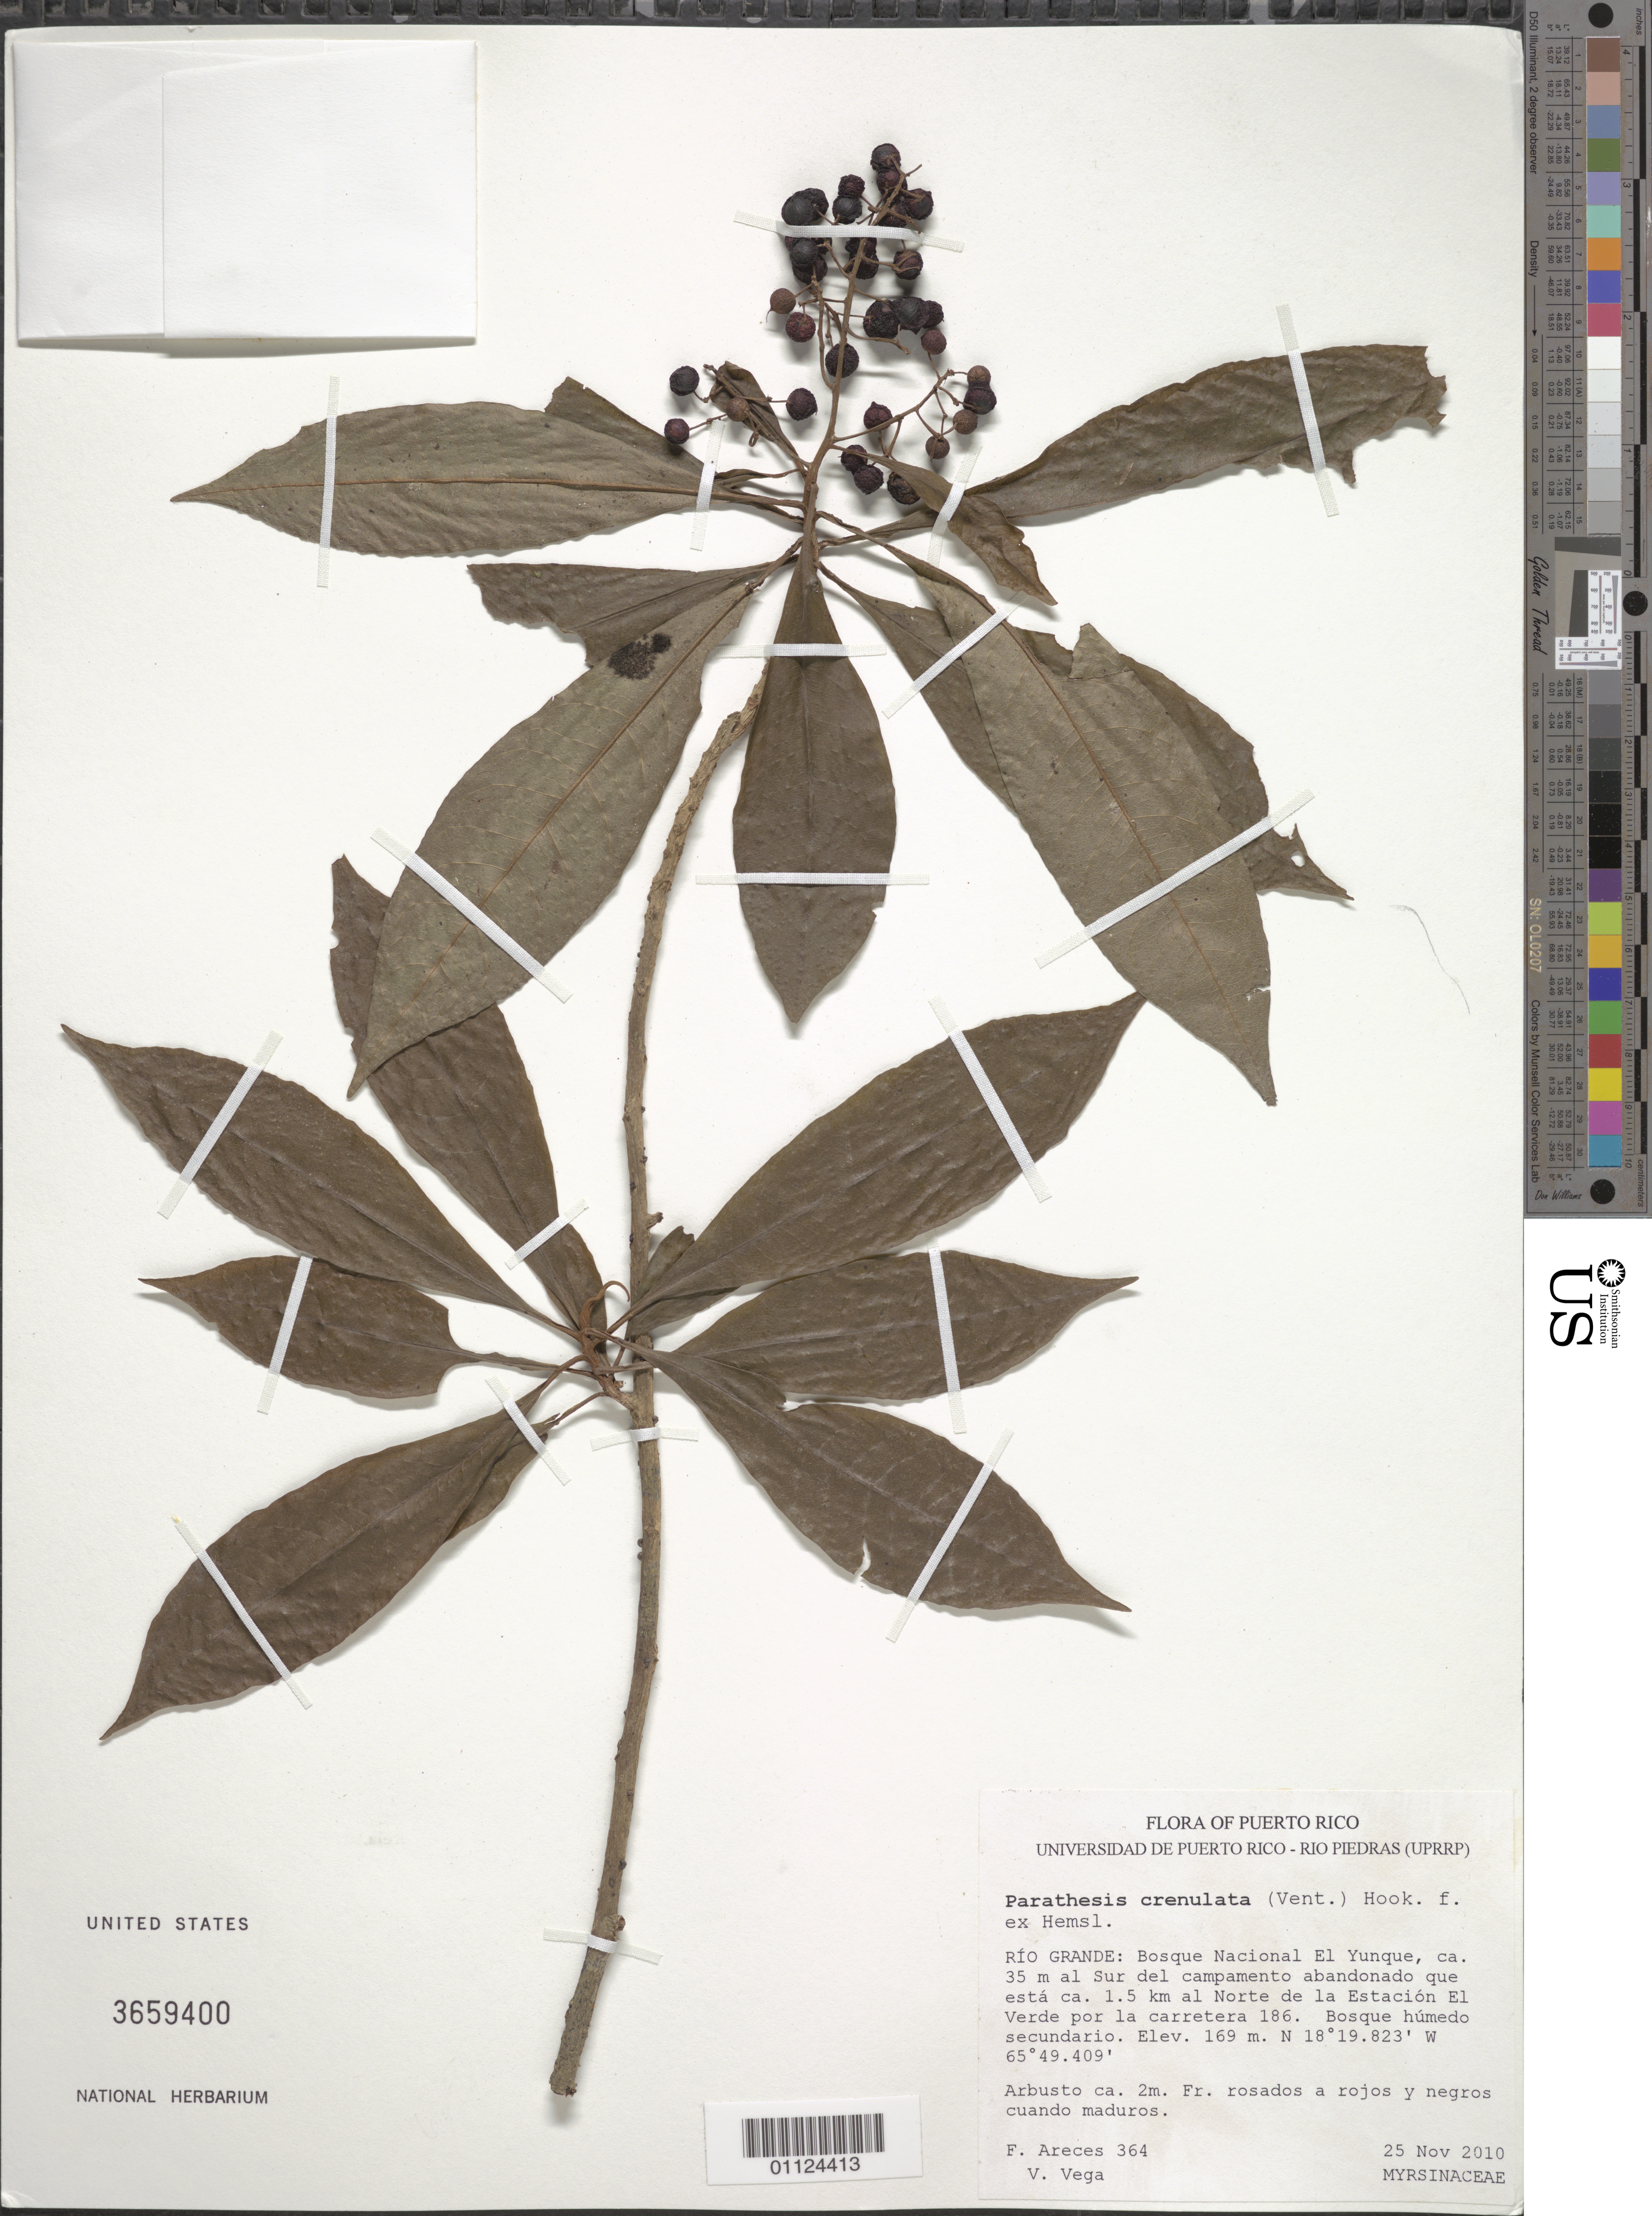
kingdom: Plantae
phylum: Tracheophyta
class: Magnoliopsida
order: Ericales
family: Primulaceae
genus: Parathesis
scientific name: Parathesis crenulata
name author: (Vent.) Hook. f. ex Hemsl.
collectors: F. Areces Berazaín & V. Vega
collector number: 364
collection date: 2010-11-25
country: Puerto Rico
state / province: Río Grande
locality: Bosque Nacional El Yunque, ca. 35 m al Sur del campamento abandonado que está ca. 1.5 km al Norte de la Estación El Verde por la carretera 186.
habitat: Bosque húmedo secundario.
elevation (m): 169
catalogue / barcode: US 3659400